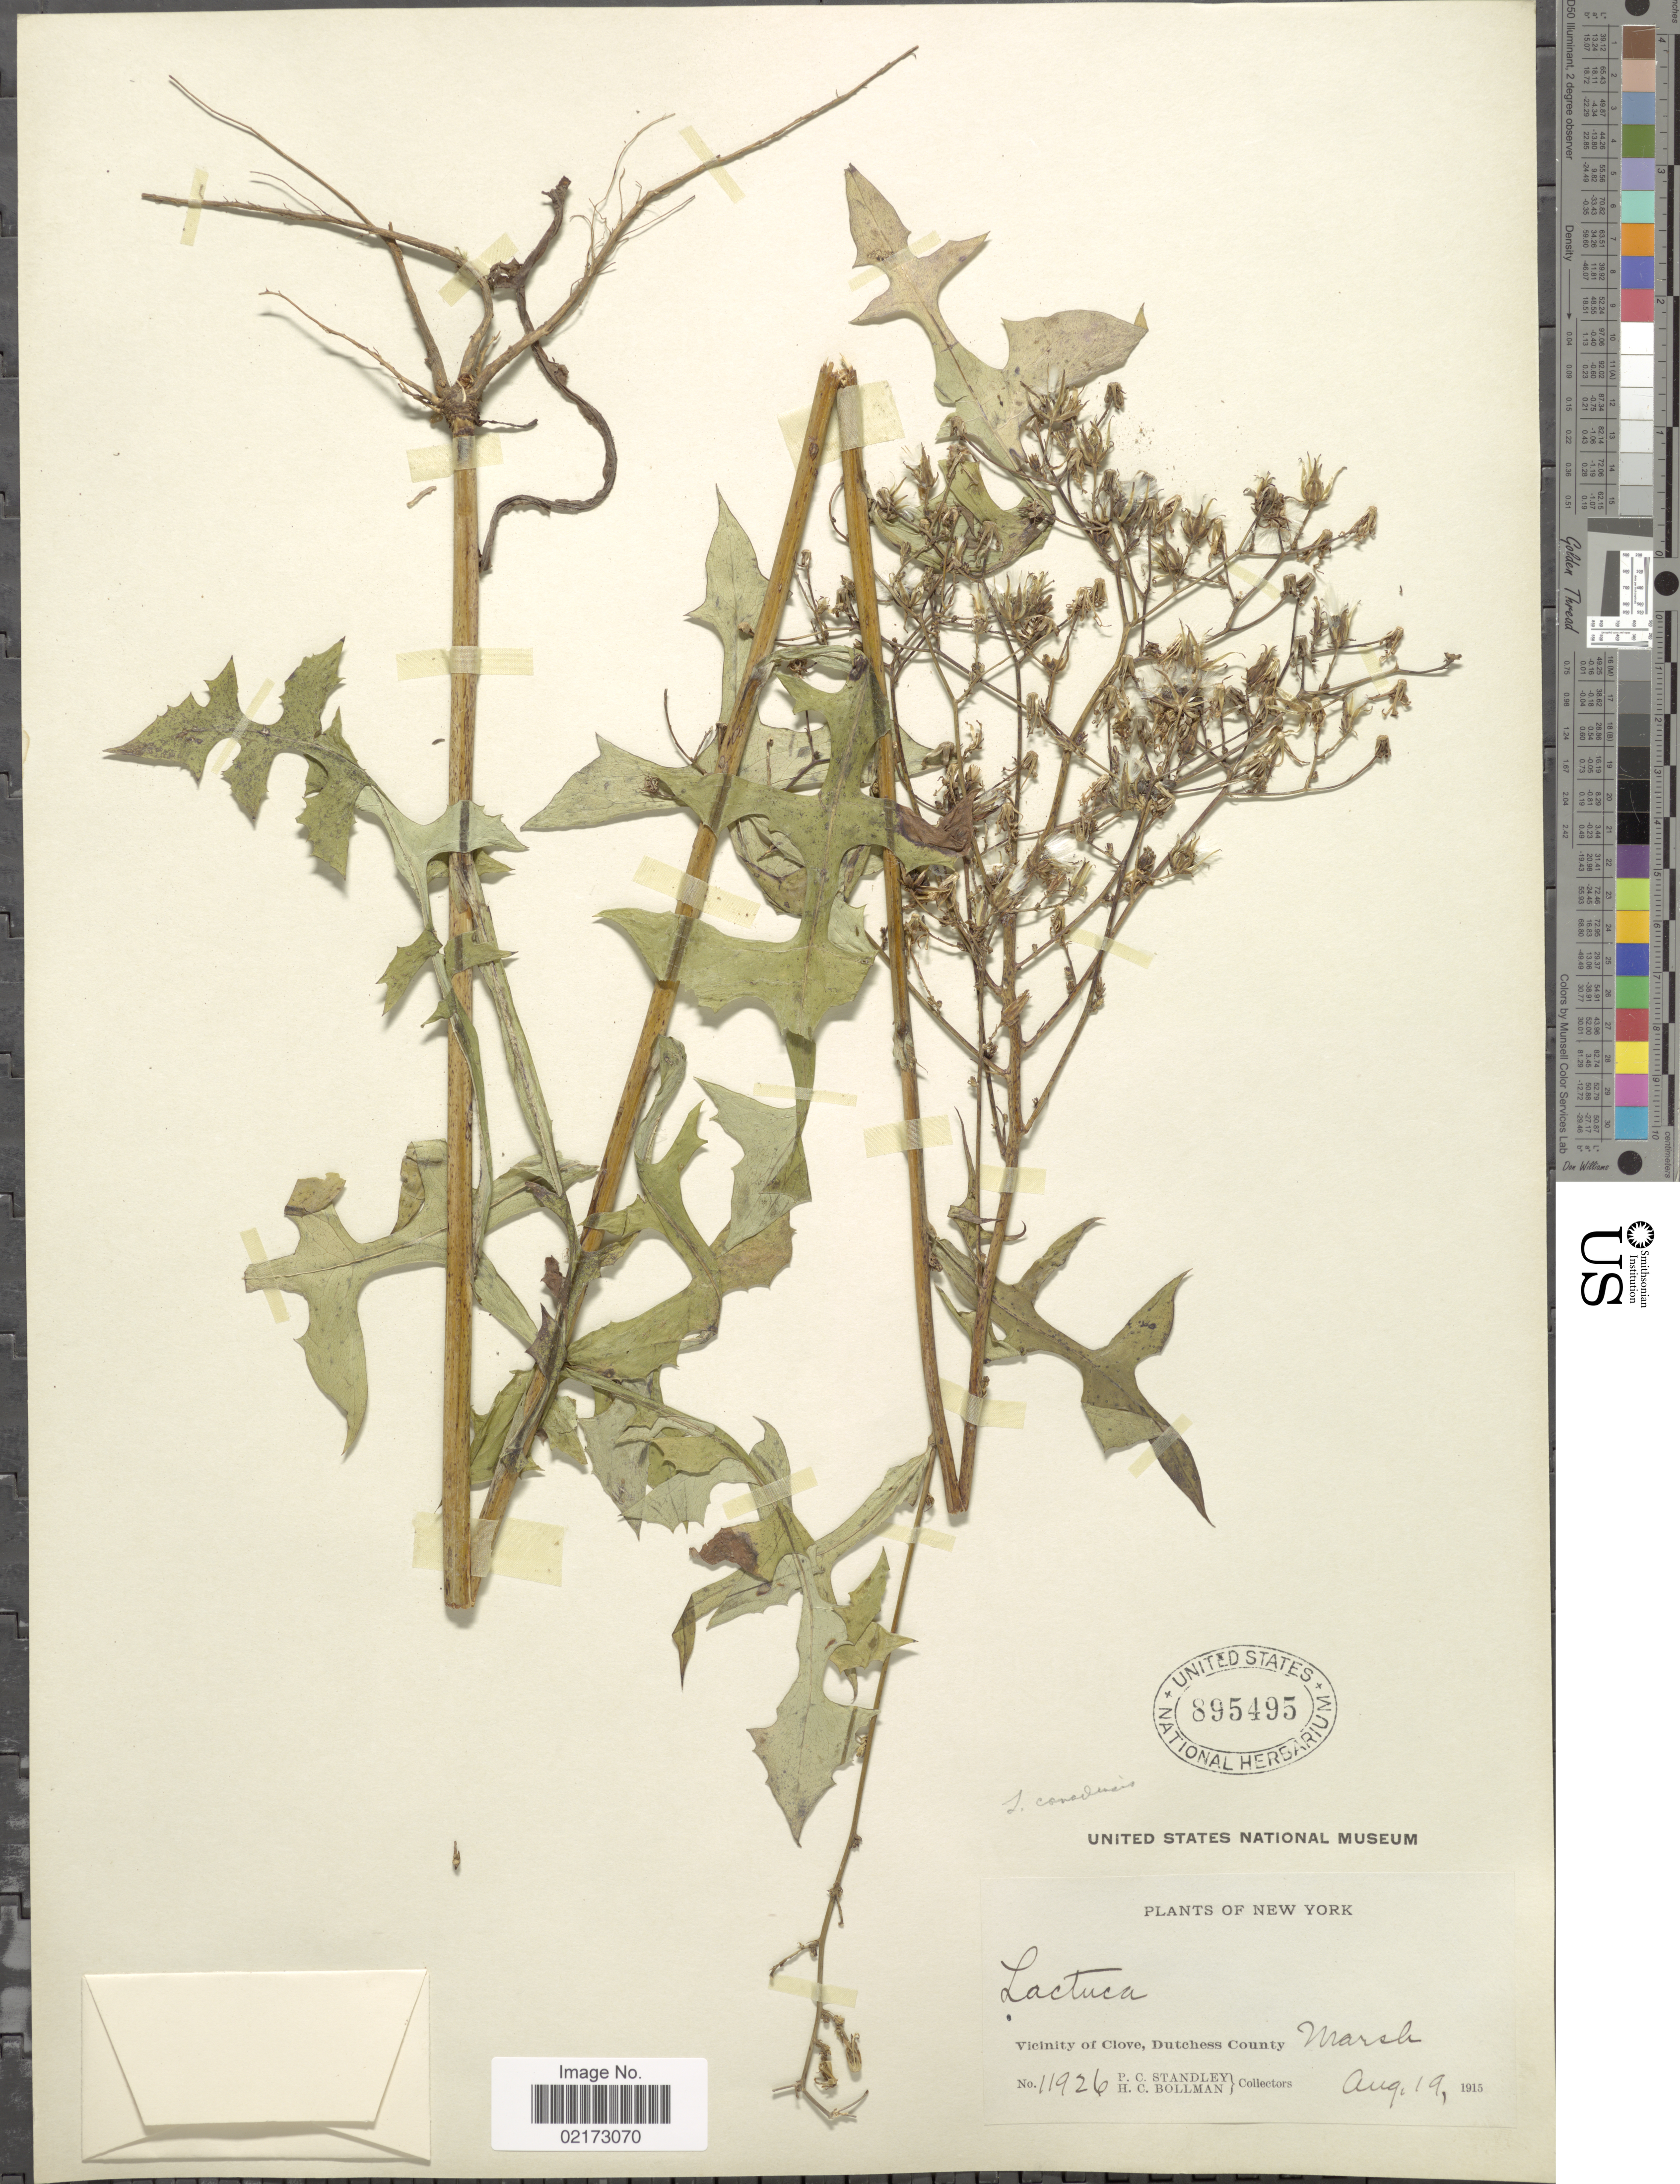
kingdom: Plantae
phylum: Tracheophyta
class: Magnoliopsida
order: Asterales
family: Asteraceae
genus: Lactuca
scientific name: Lactuca canadensis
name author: L.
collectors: P. C. Standley & H. C. Bollman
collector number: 11926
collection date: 1915-08-19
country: United States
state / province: New York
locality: Vicinity of Clove, Dutchess County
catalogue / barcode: US 895495